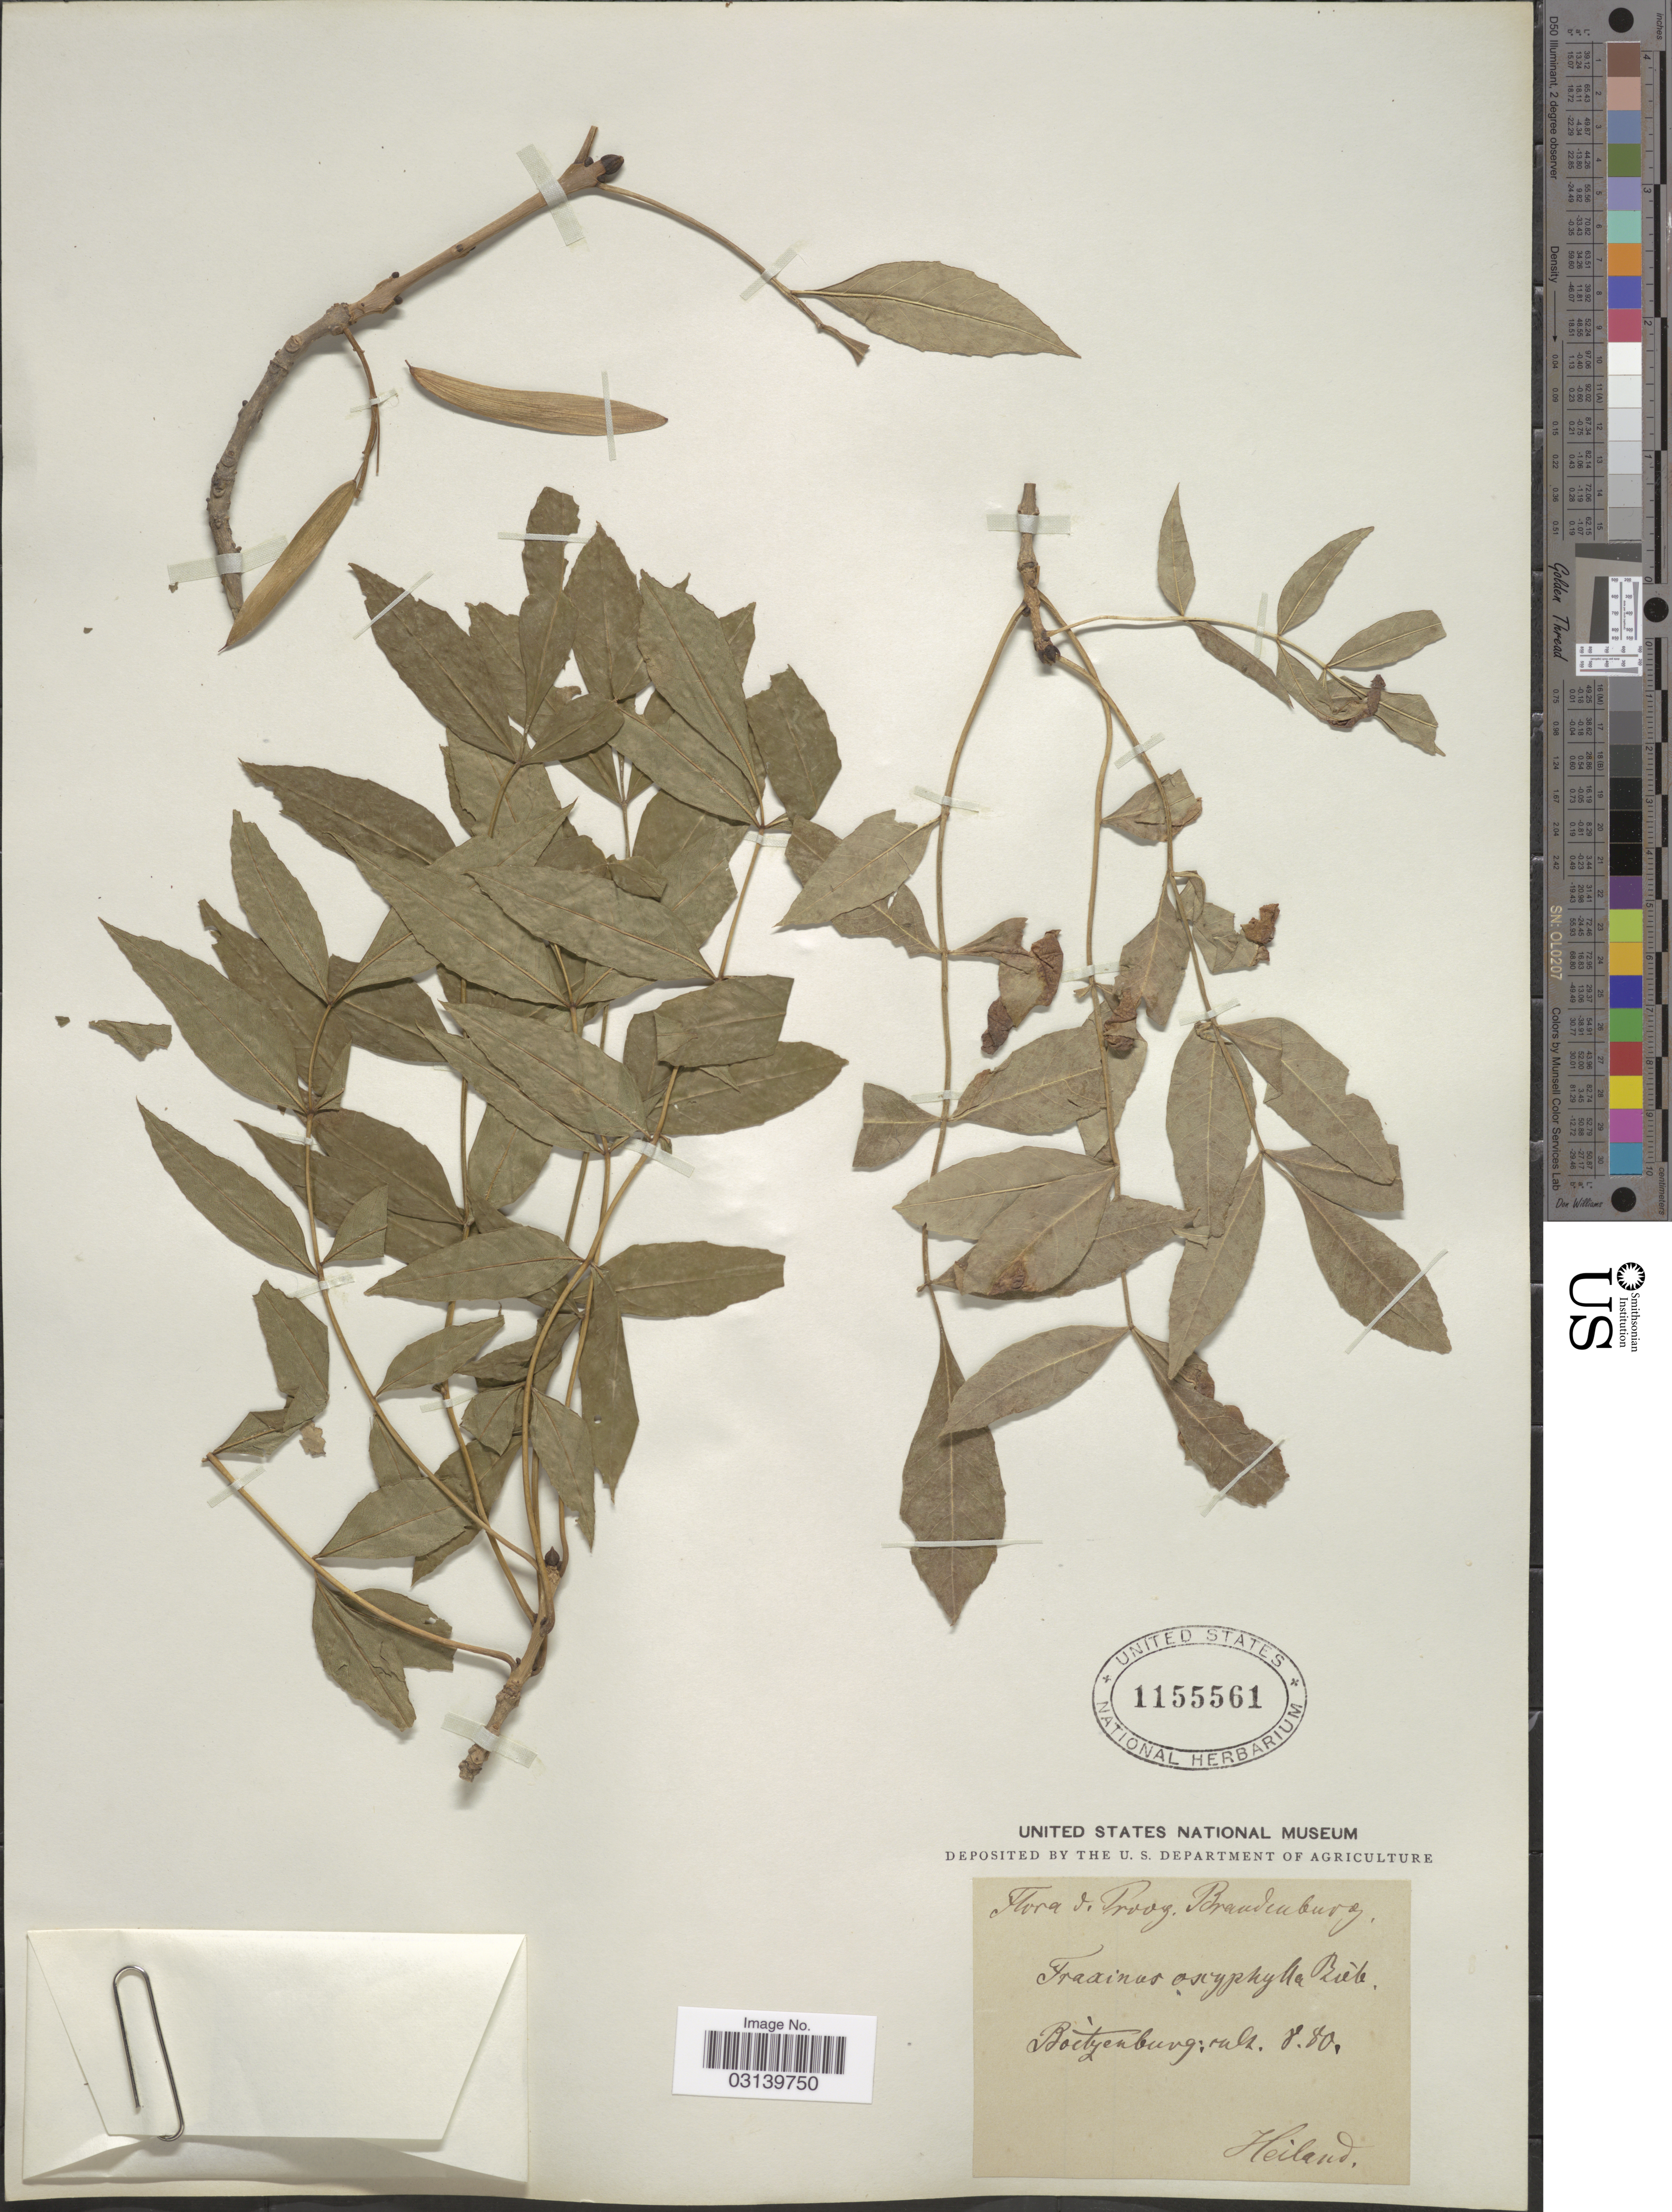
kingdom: Plantae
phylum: Tracheophyta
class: Magnoliopsida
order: Lamiales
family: Oleaceae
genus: Fraxinus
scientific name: Fraxinus oxycarpa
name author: Willd.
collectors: -. Heiland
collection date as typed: Transcribed d/m/y: /8/80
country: Germany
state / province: Brandenburg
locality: Roctyenburg: cult.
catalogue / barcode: US 1155561